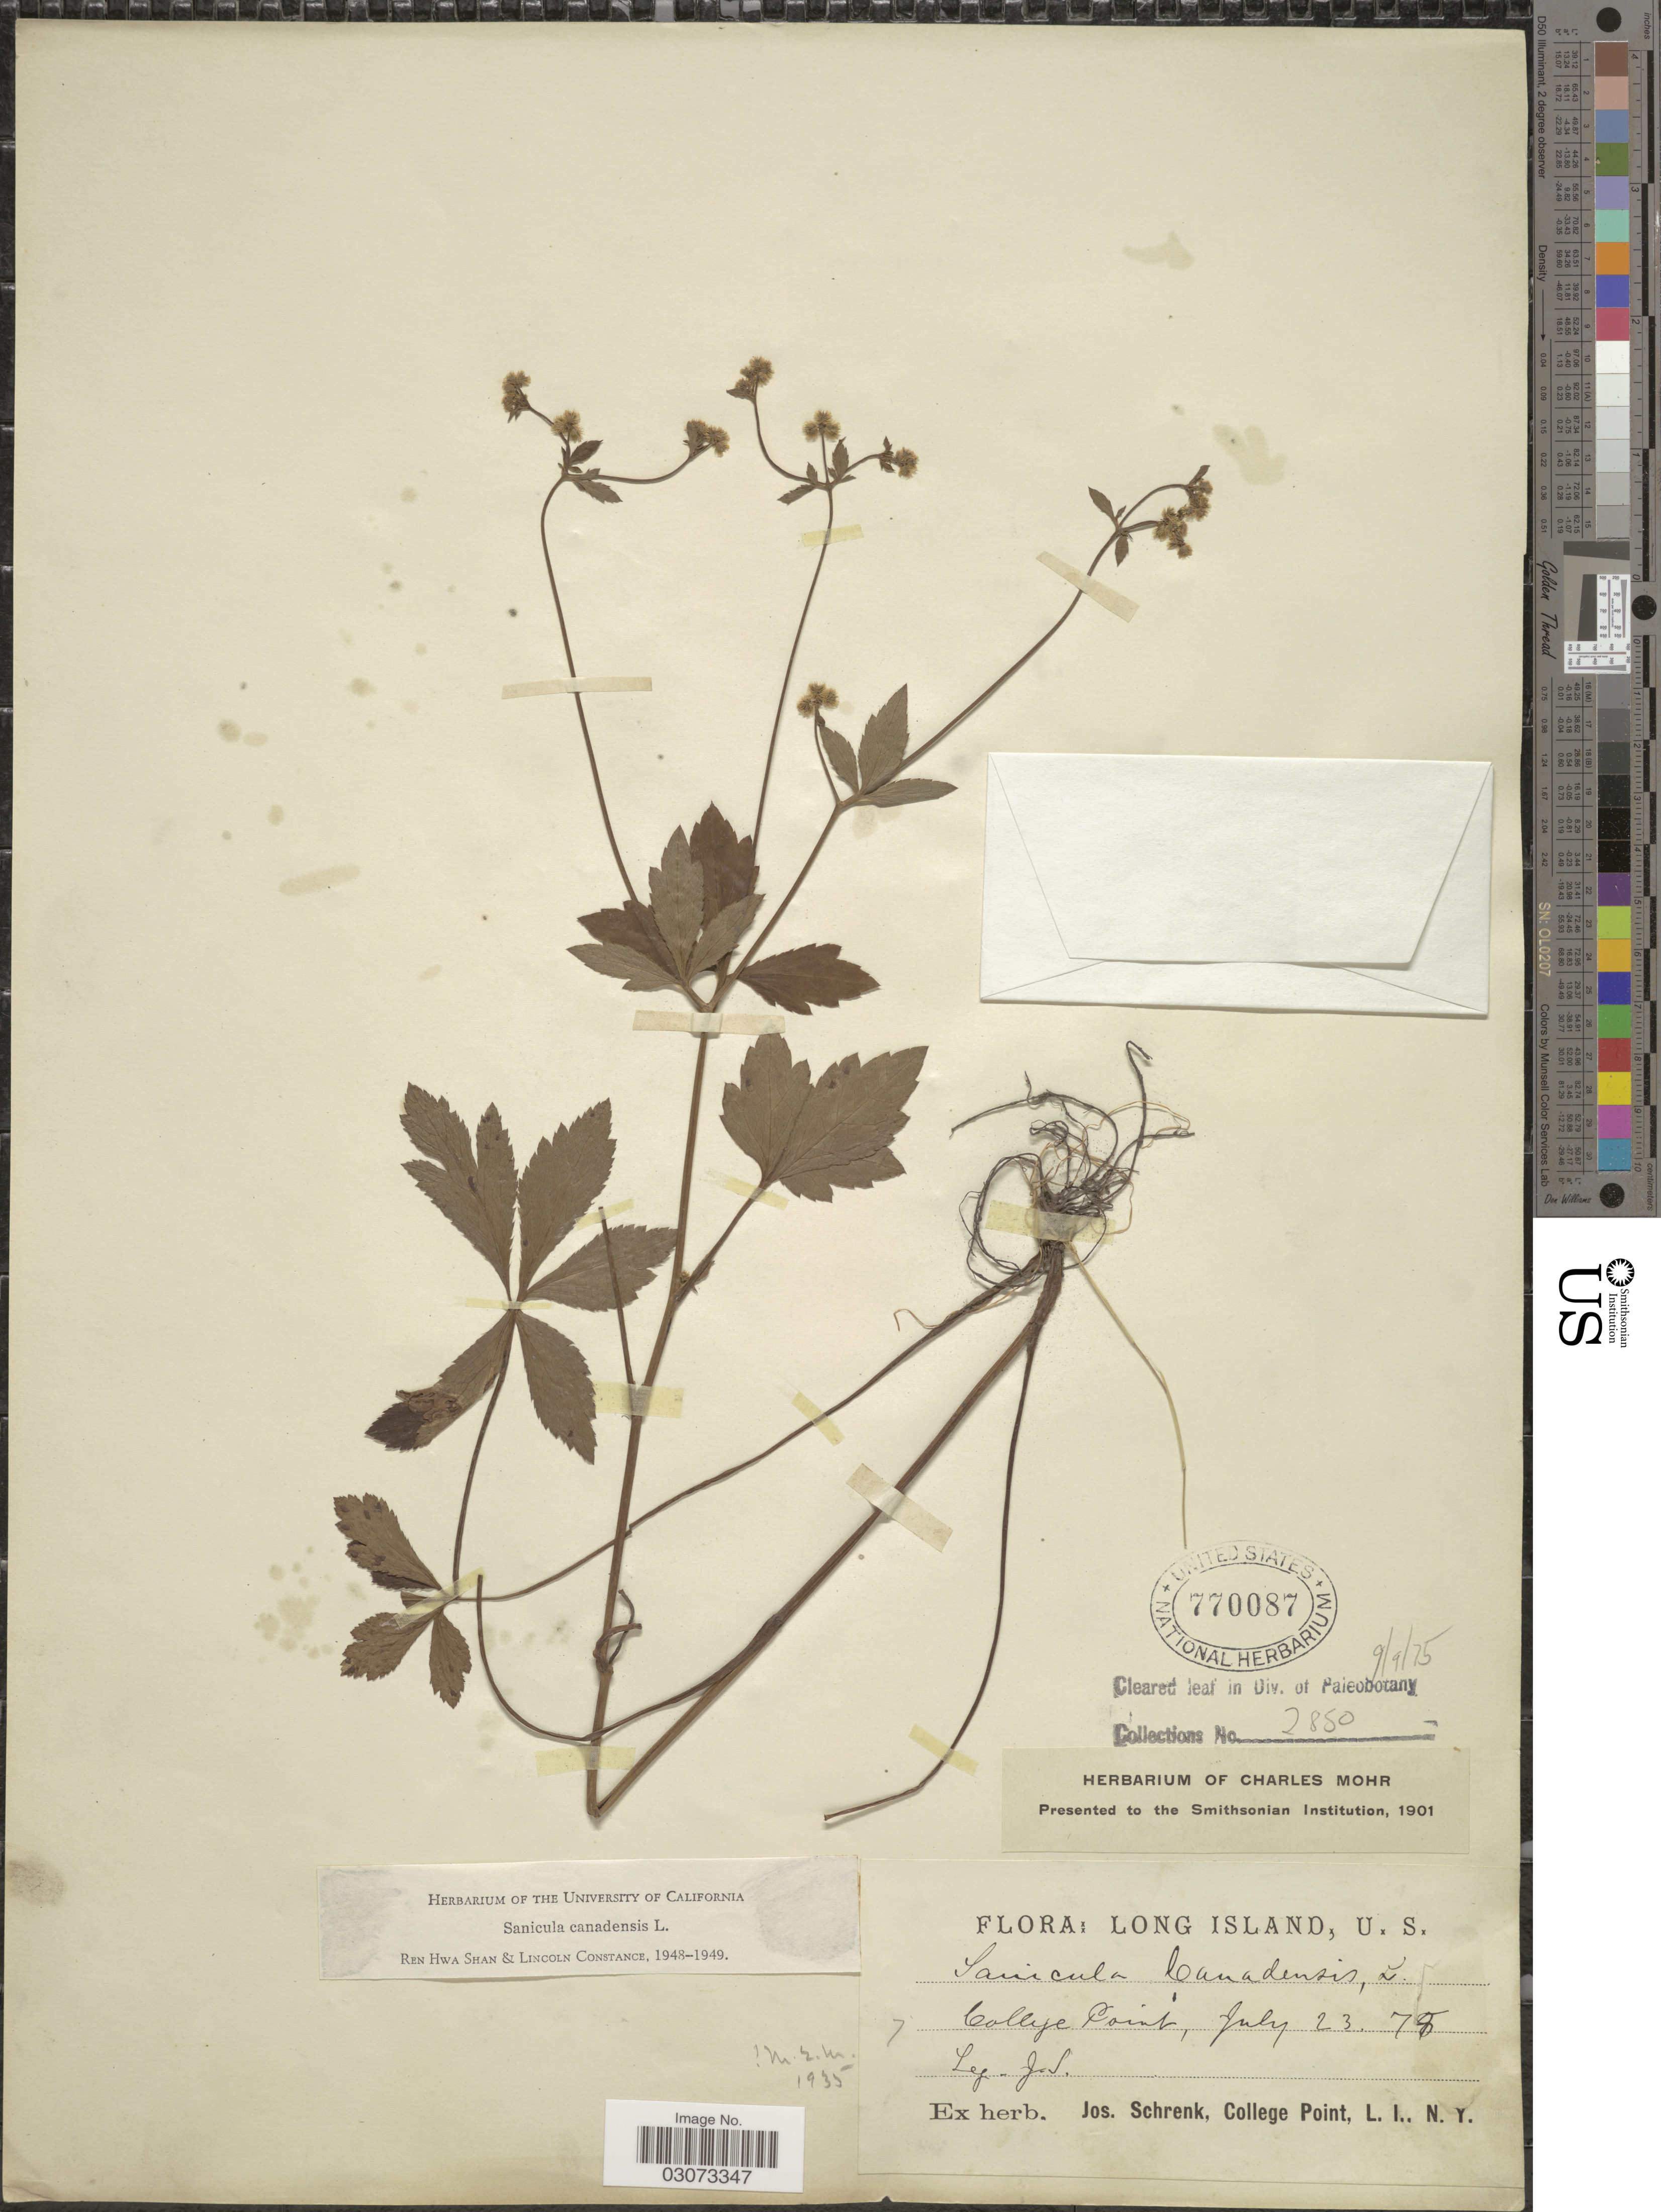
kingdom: Plantae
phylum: Tracheophyta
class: Magnoliopsida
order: Apiales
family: Apiaceae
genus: Sanicula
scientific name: Sanicula canadensis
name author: L.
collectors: J. Schrenk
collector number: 7 ?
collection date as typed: Transcribed d/m/y: 23/7/78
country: United States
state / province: New York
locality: Long Island, U.S. College Point.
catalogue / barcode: US 770087